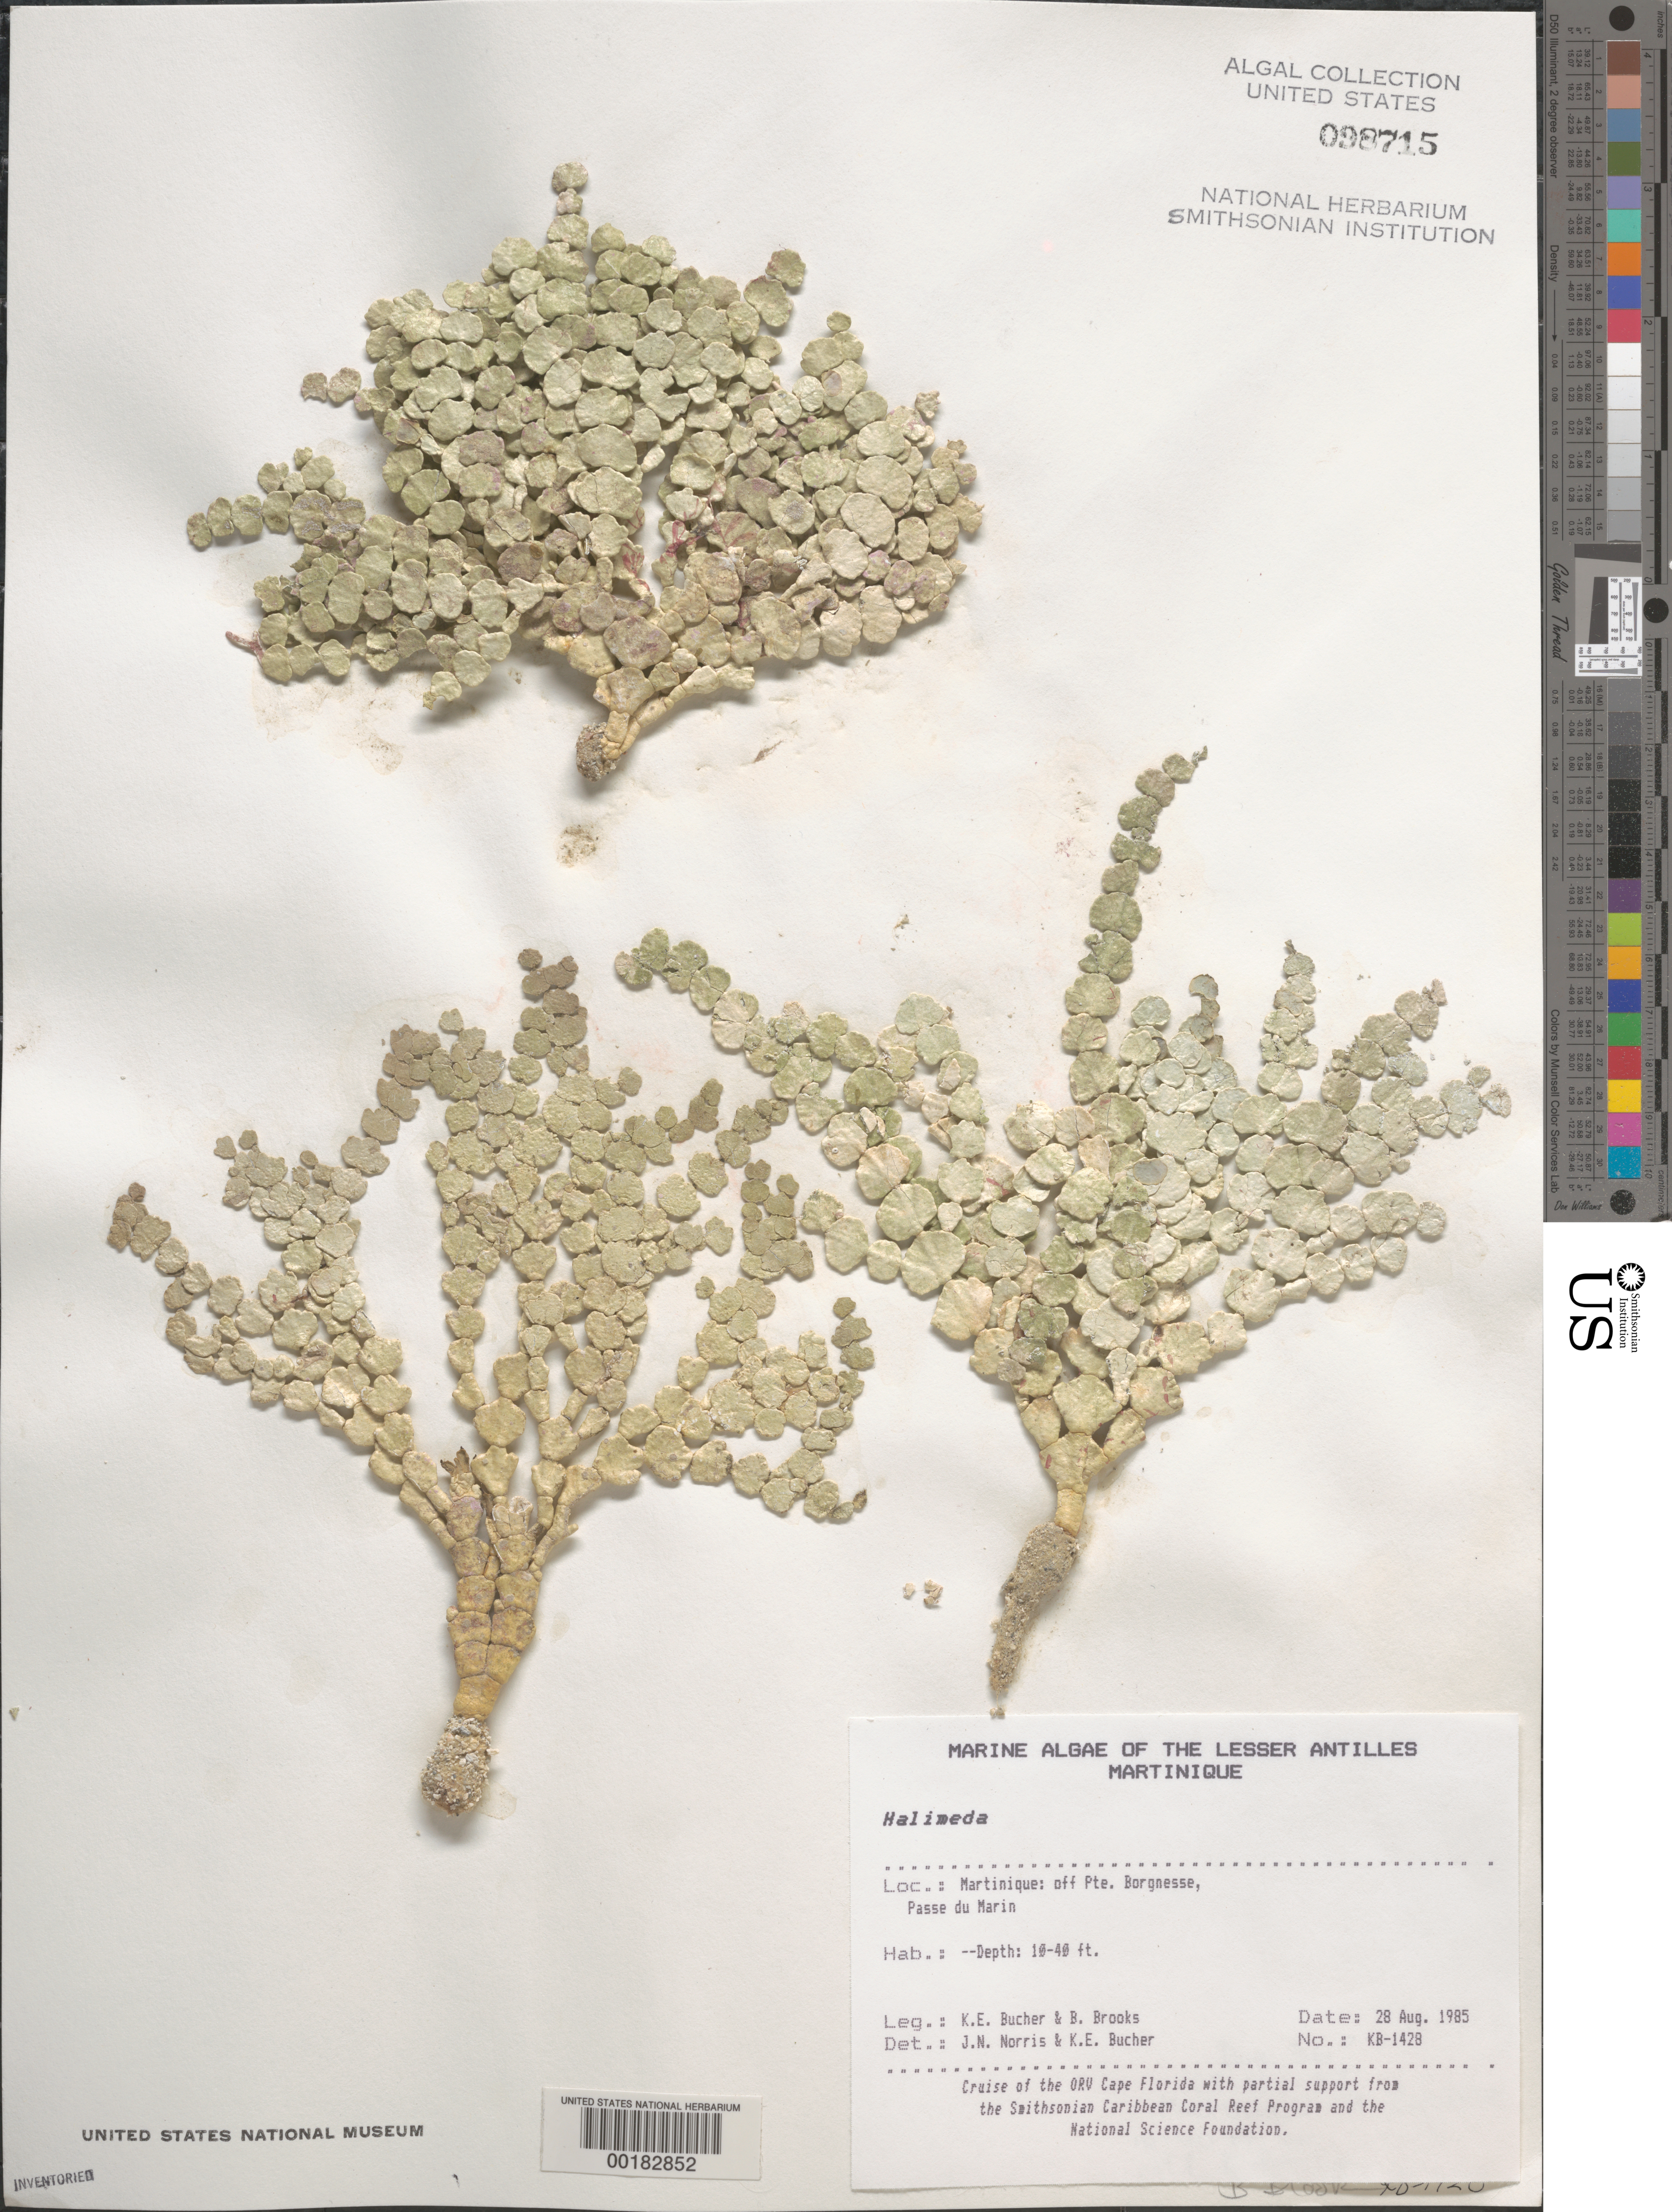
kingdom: Plantae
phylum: Chlorophyta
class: Ulvophyceae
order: Bryopsidales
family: Halimedaceae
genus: Halimeda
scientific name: Halimeda sp.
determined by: Norris, J. N.; Bucher, K. E.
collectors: K. E. Bucher & B. Brooks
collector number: Kb-1428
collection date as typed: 28 Aug 1985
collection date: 1985-08-28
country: Martinique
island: Martinique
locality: Passe du Marin, off Pointe Borgnesse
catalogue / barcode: US 98715